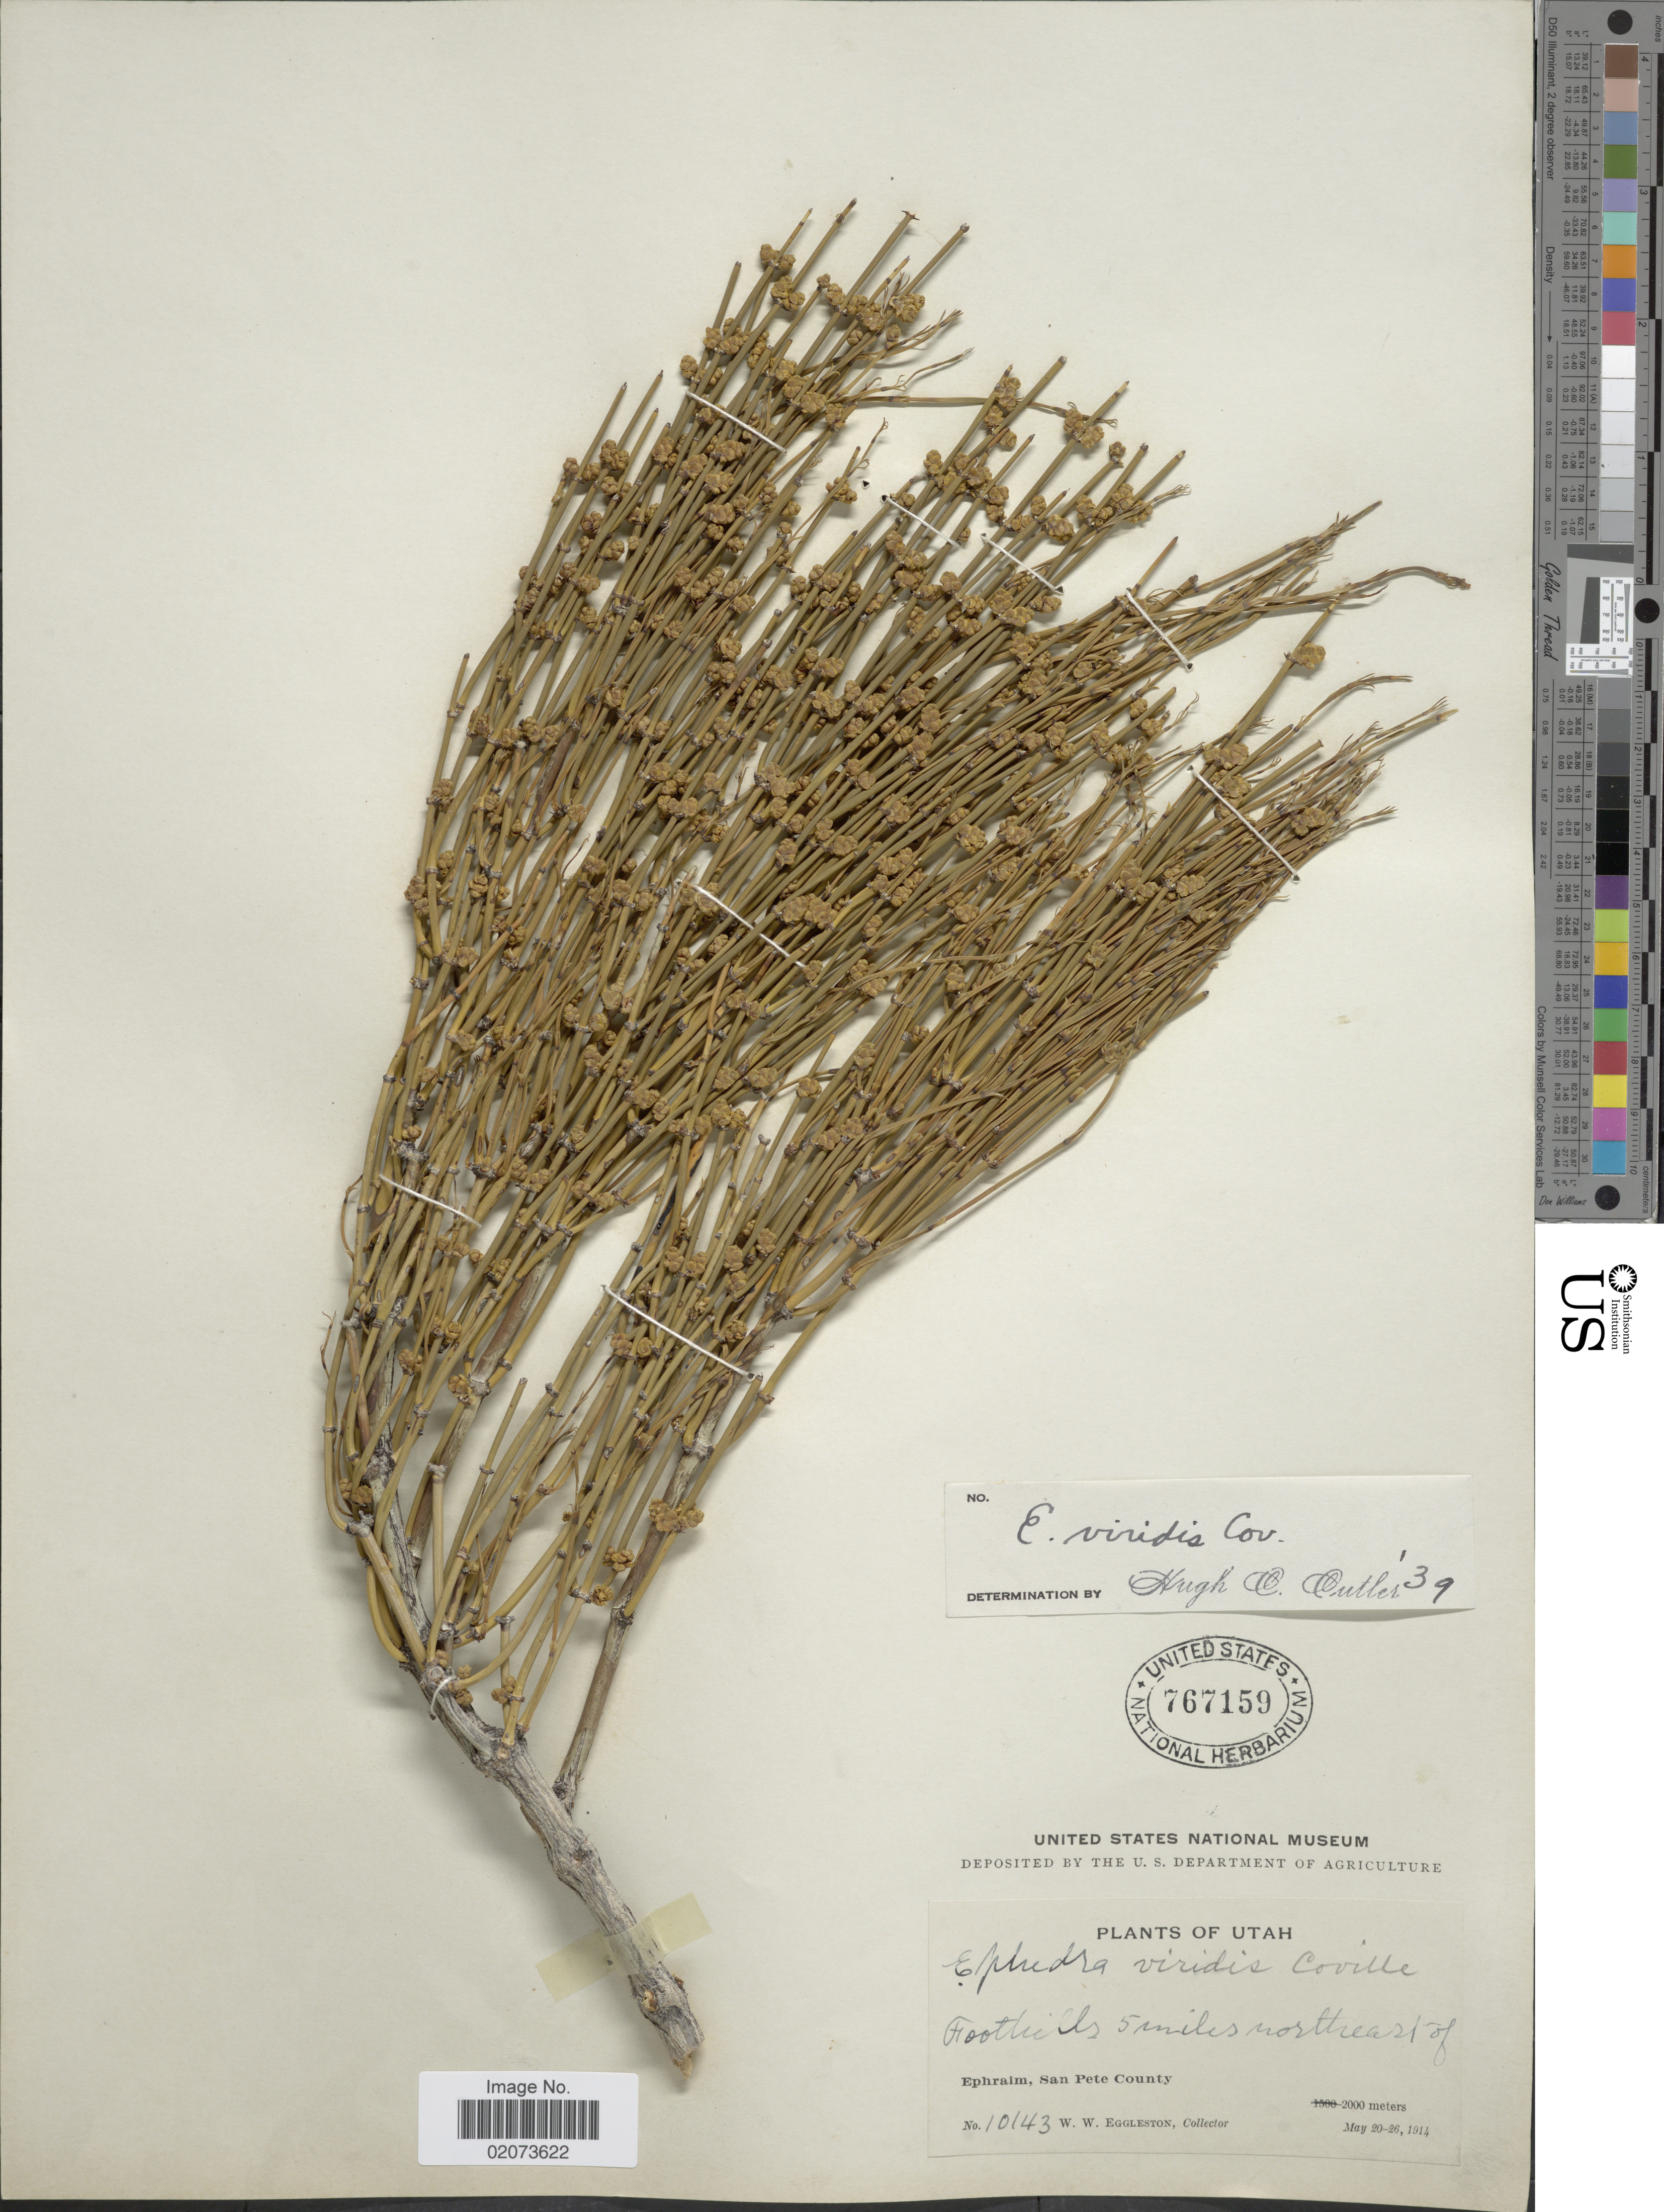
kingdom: Plantae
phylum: Tracheophyta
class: Gnetopsida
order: Ephedrales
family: Ephedraceae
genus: Ephedra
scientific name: Ephedra viridis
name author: Coville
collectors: W. W. Eggleston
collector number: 10143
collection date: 1914-05-20/1914-05-26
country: United States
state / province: Utah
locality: Foothills 5 miles northeast of Ephraim, San Pete County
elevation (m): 2000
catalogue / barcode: US 767159